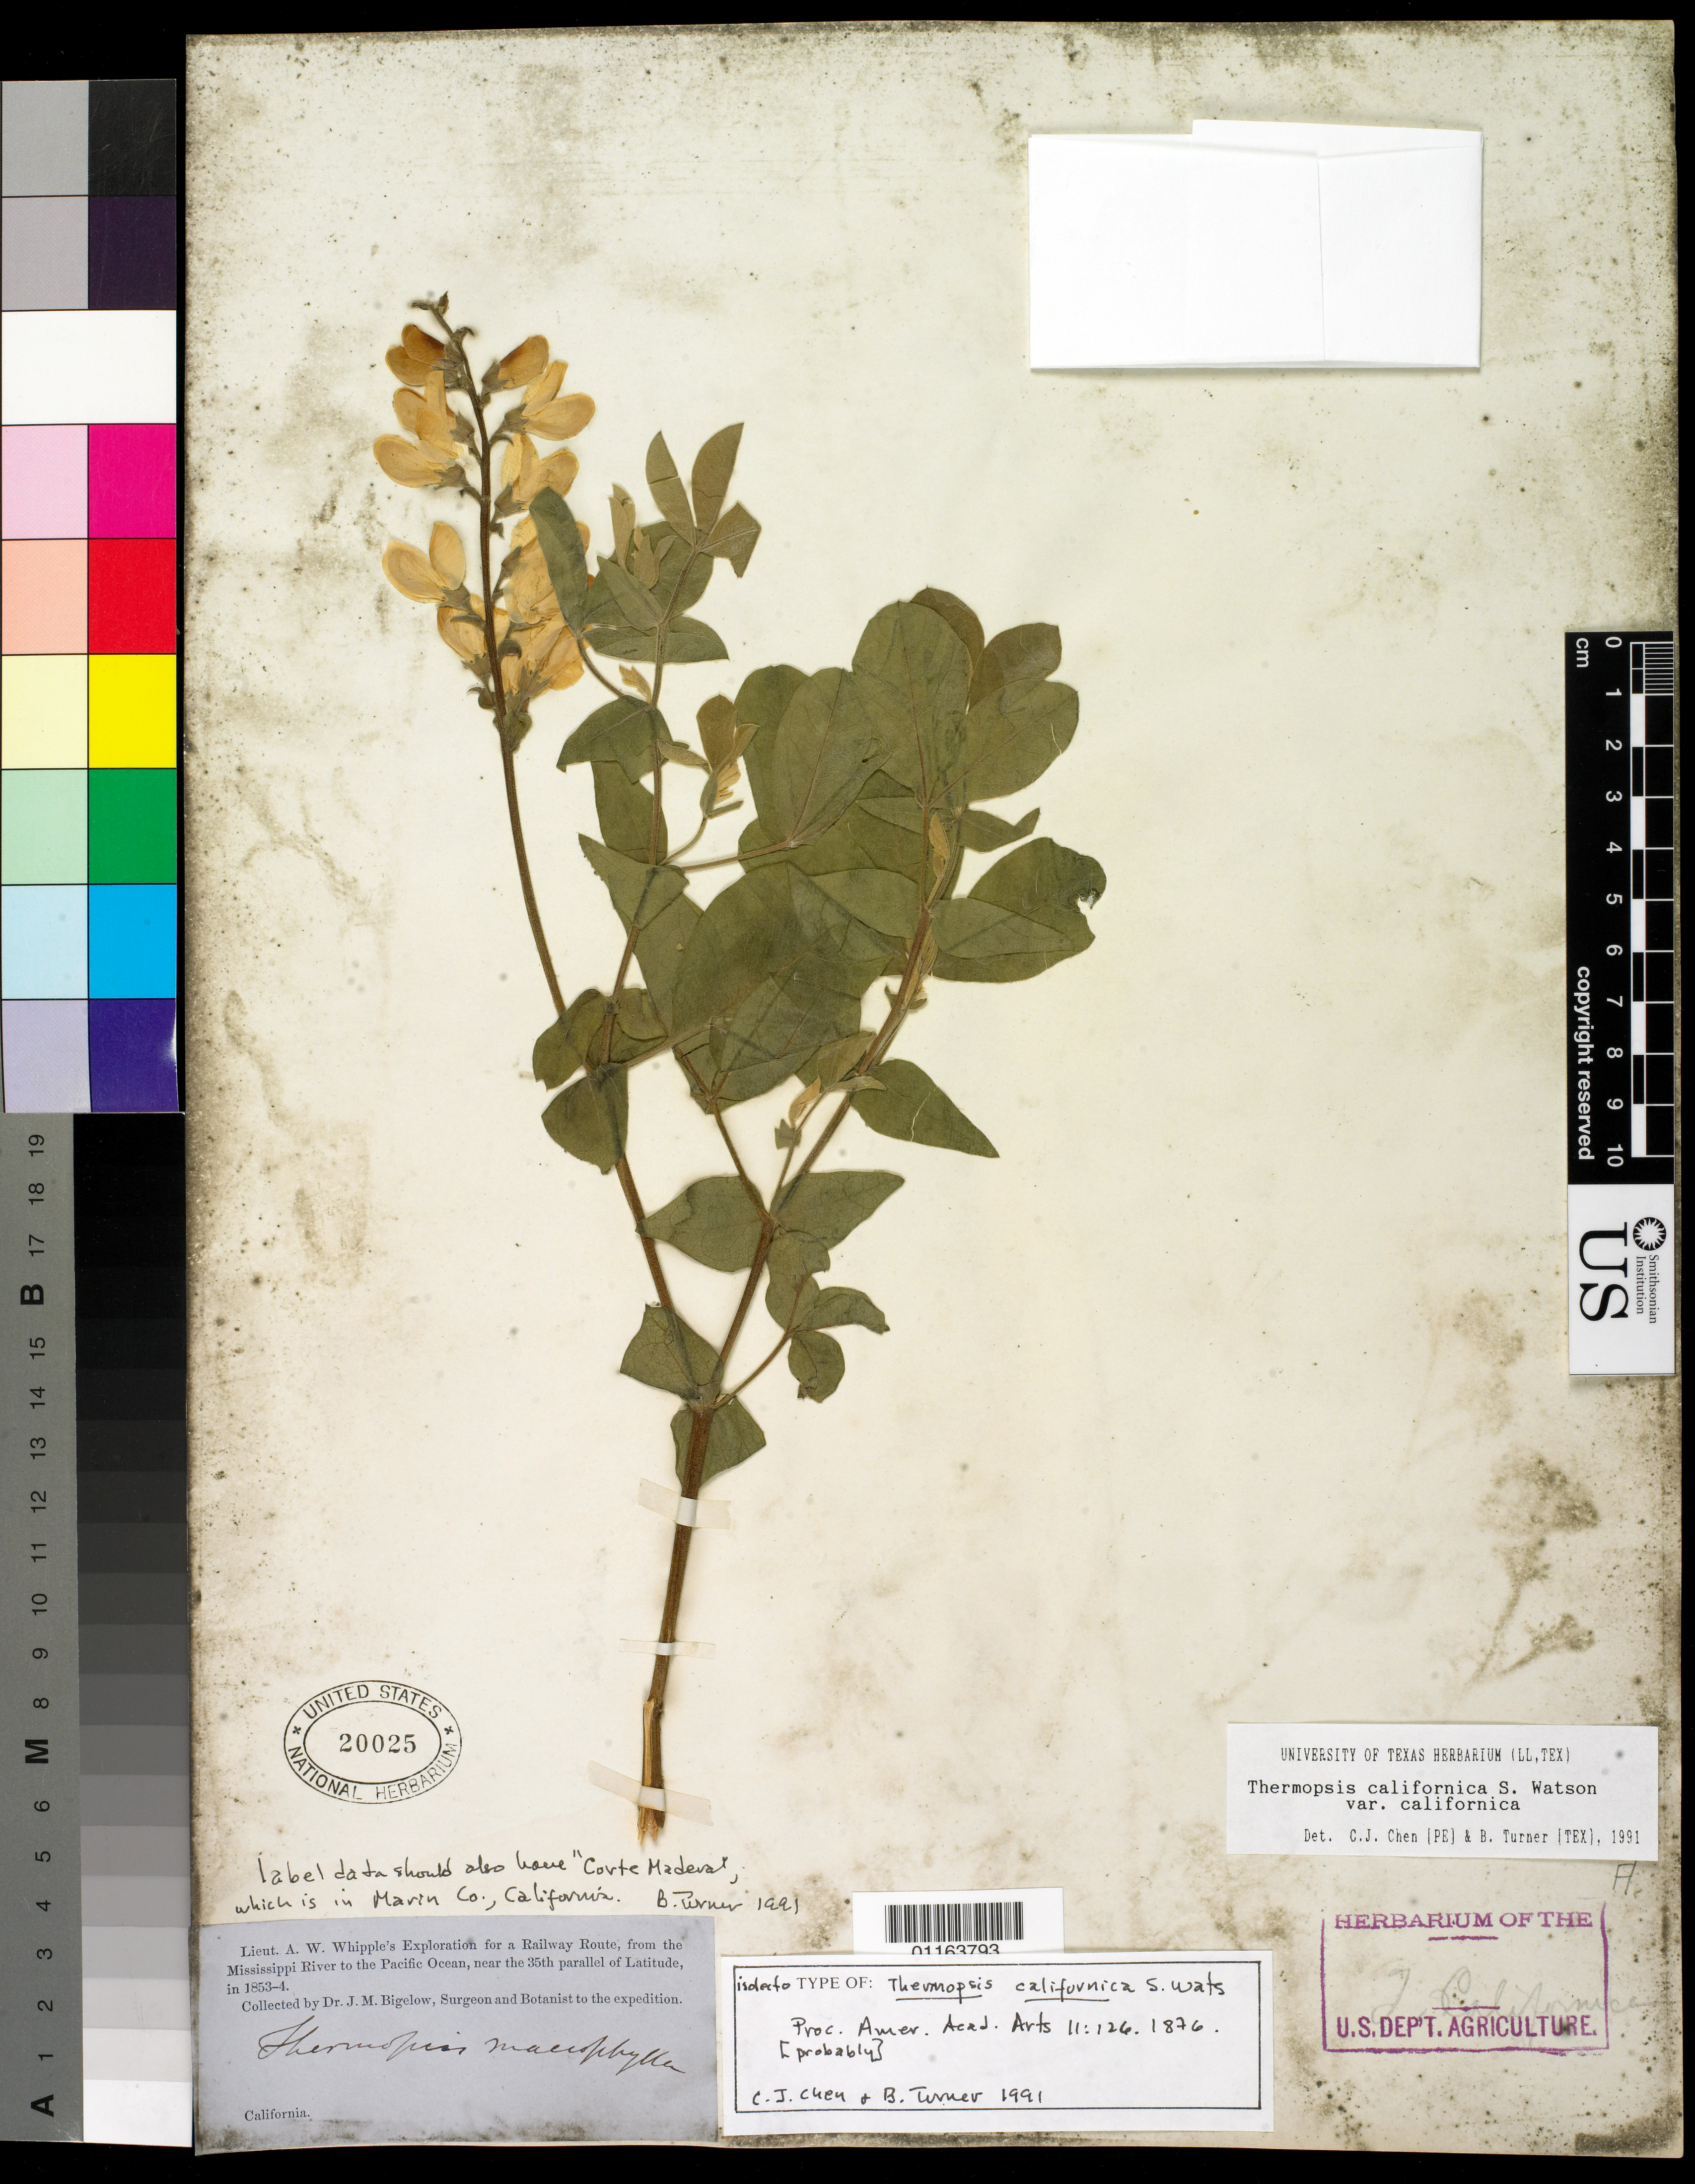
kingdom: Plantae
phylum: Tracheophyta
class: Magnoliopsida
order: Fabales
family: Fabaceae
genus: Thermopsis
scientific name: Thermopsis californica var. californica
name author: S. Watson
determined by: Turner, B.; Chen, J.-C.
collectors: J. M. Bigelow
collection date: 1853/1854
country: United States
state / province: California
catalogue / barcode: US 20025